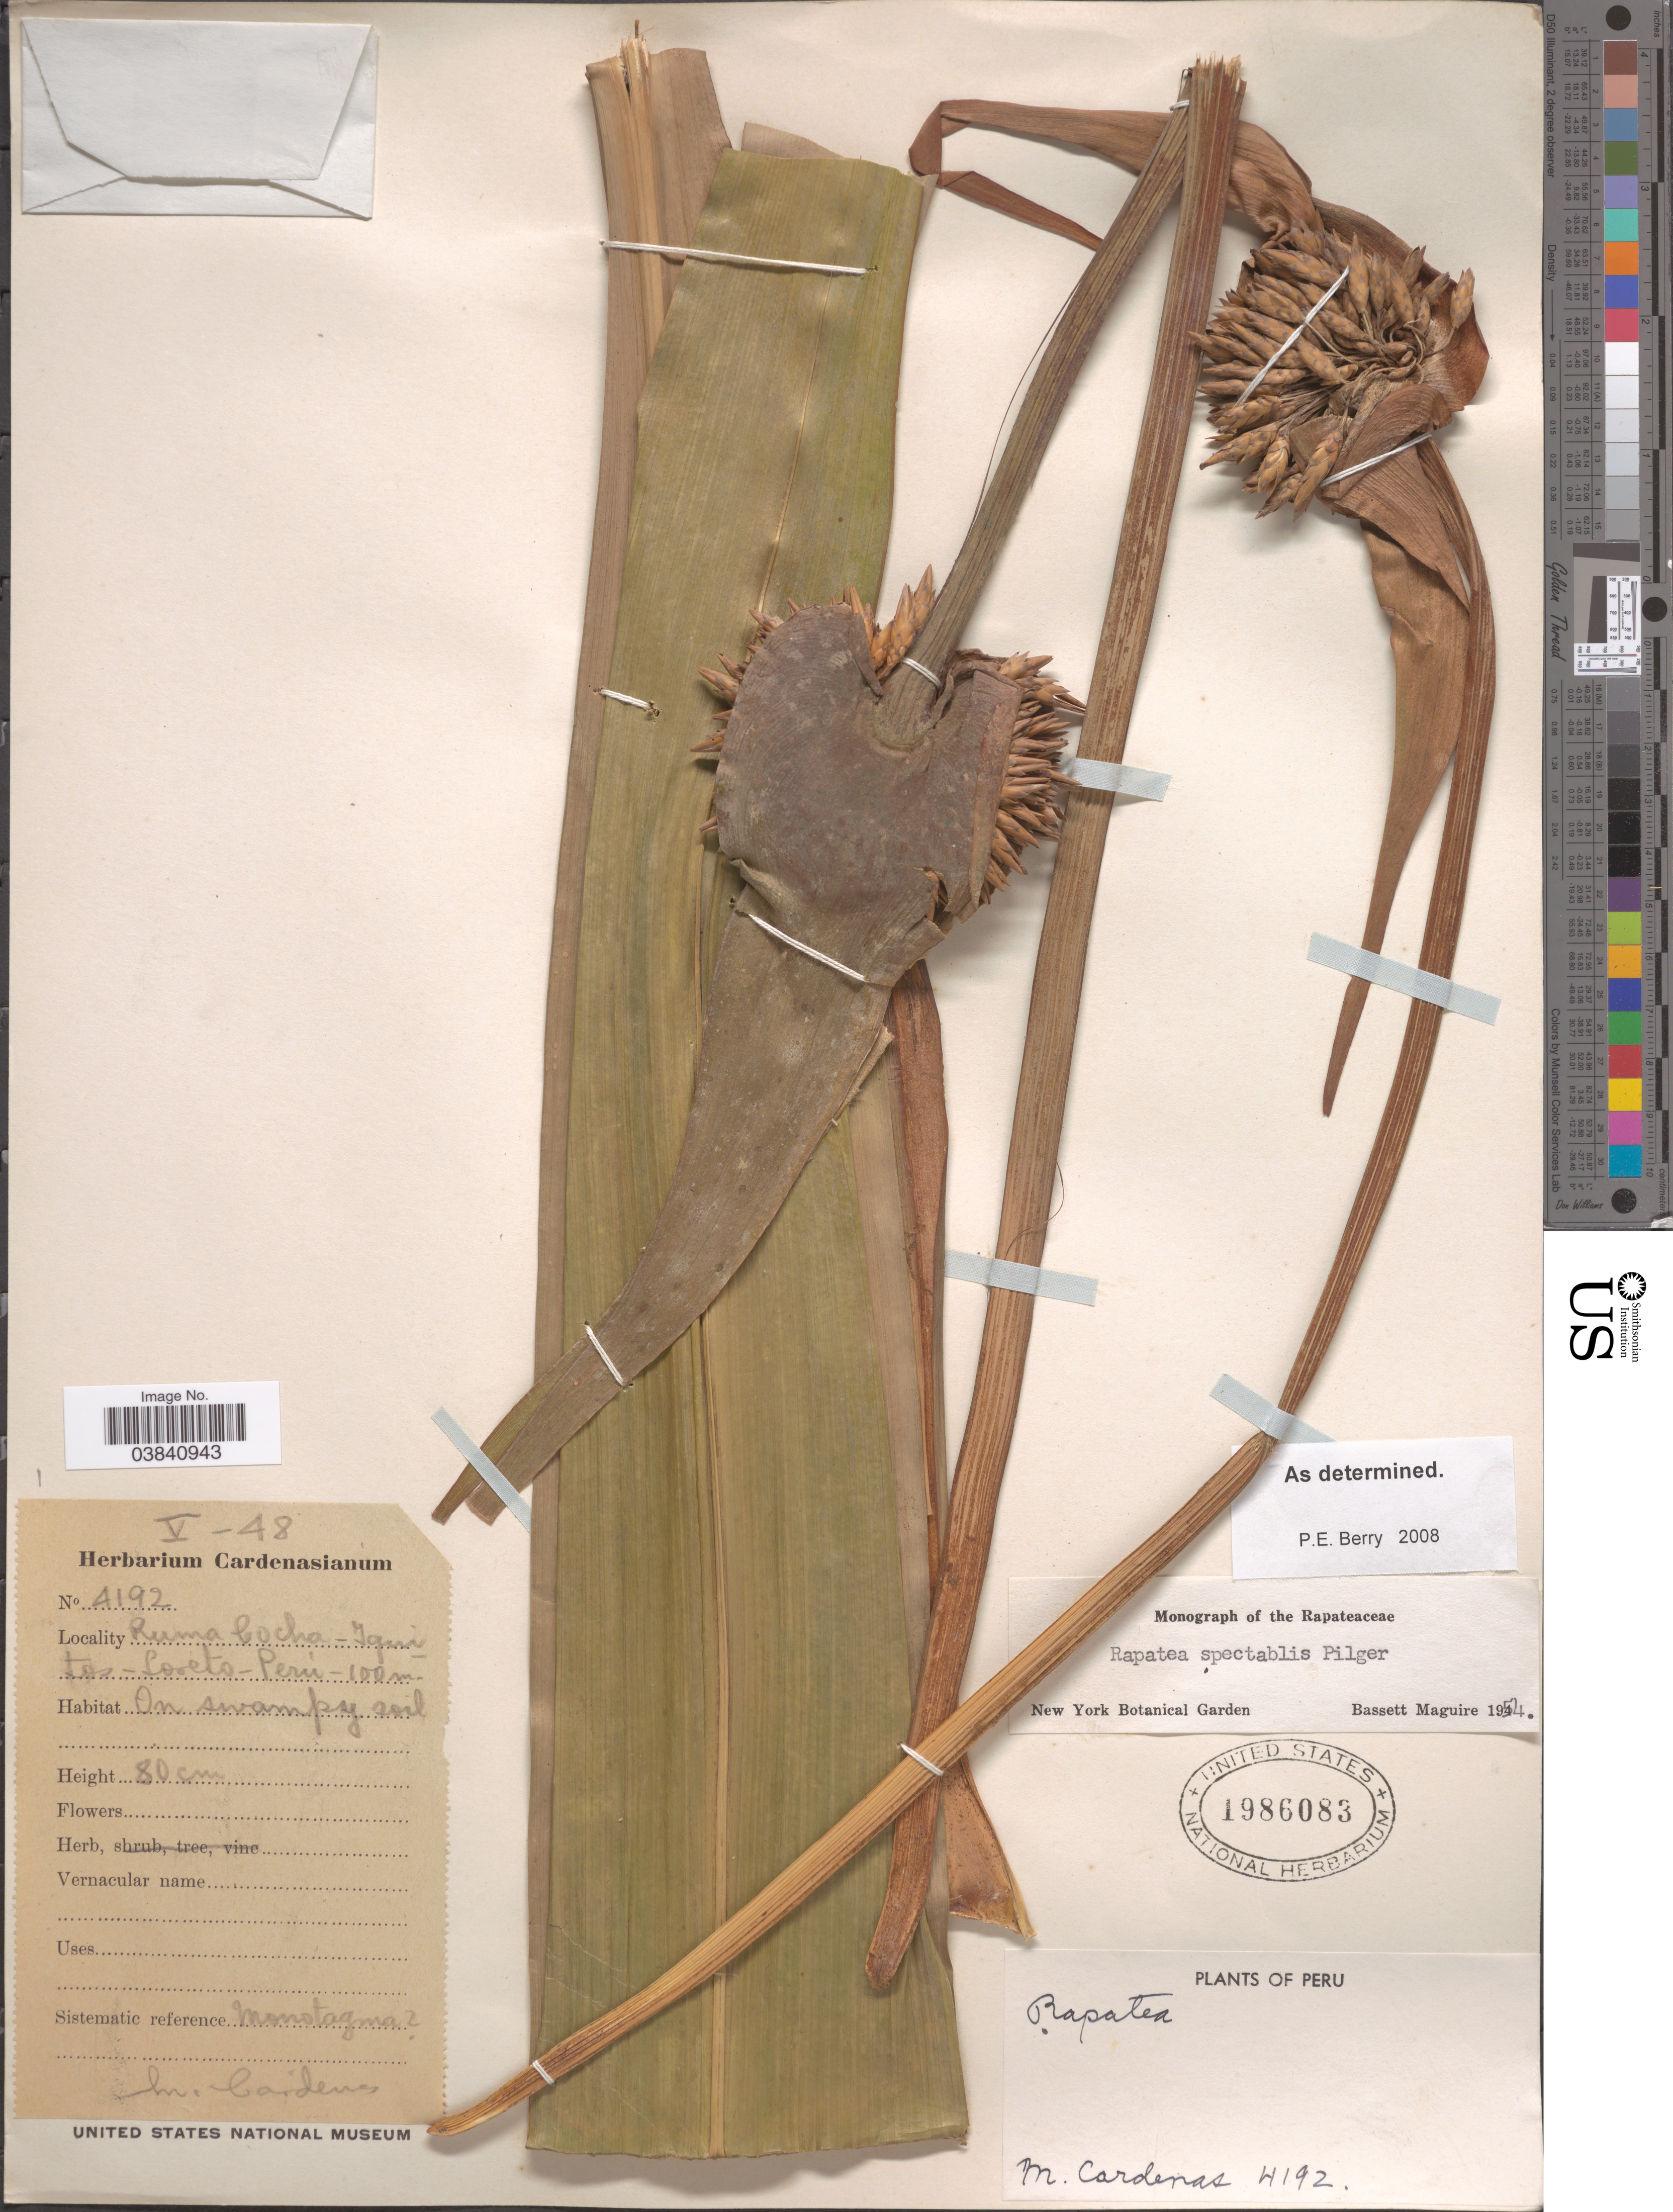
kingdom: Plantae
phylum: Tracheophyta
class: Liliopsida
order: Poales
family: Rapateaceae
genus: Rapatea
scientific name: Rapatea spectabilis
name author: Pilg.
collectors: M. Cárdenas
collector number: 4192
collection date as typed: Transcribed d/m/y: /5/48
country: Peru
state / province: Loreto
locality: Ruma Cocha-Iquitos.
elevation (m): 100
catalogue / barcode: US 1986083